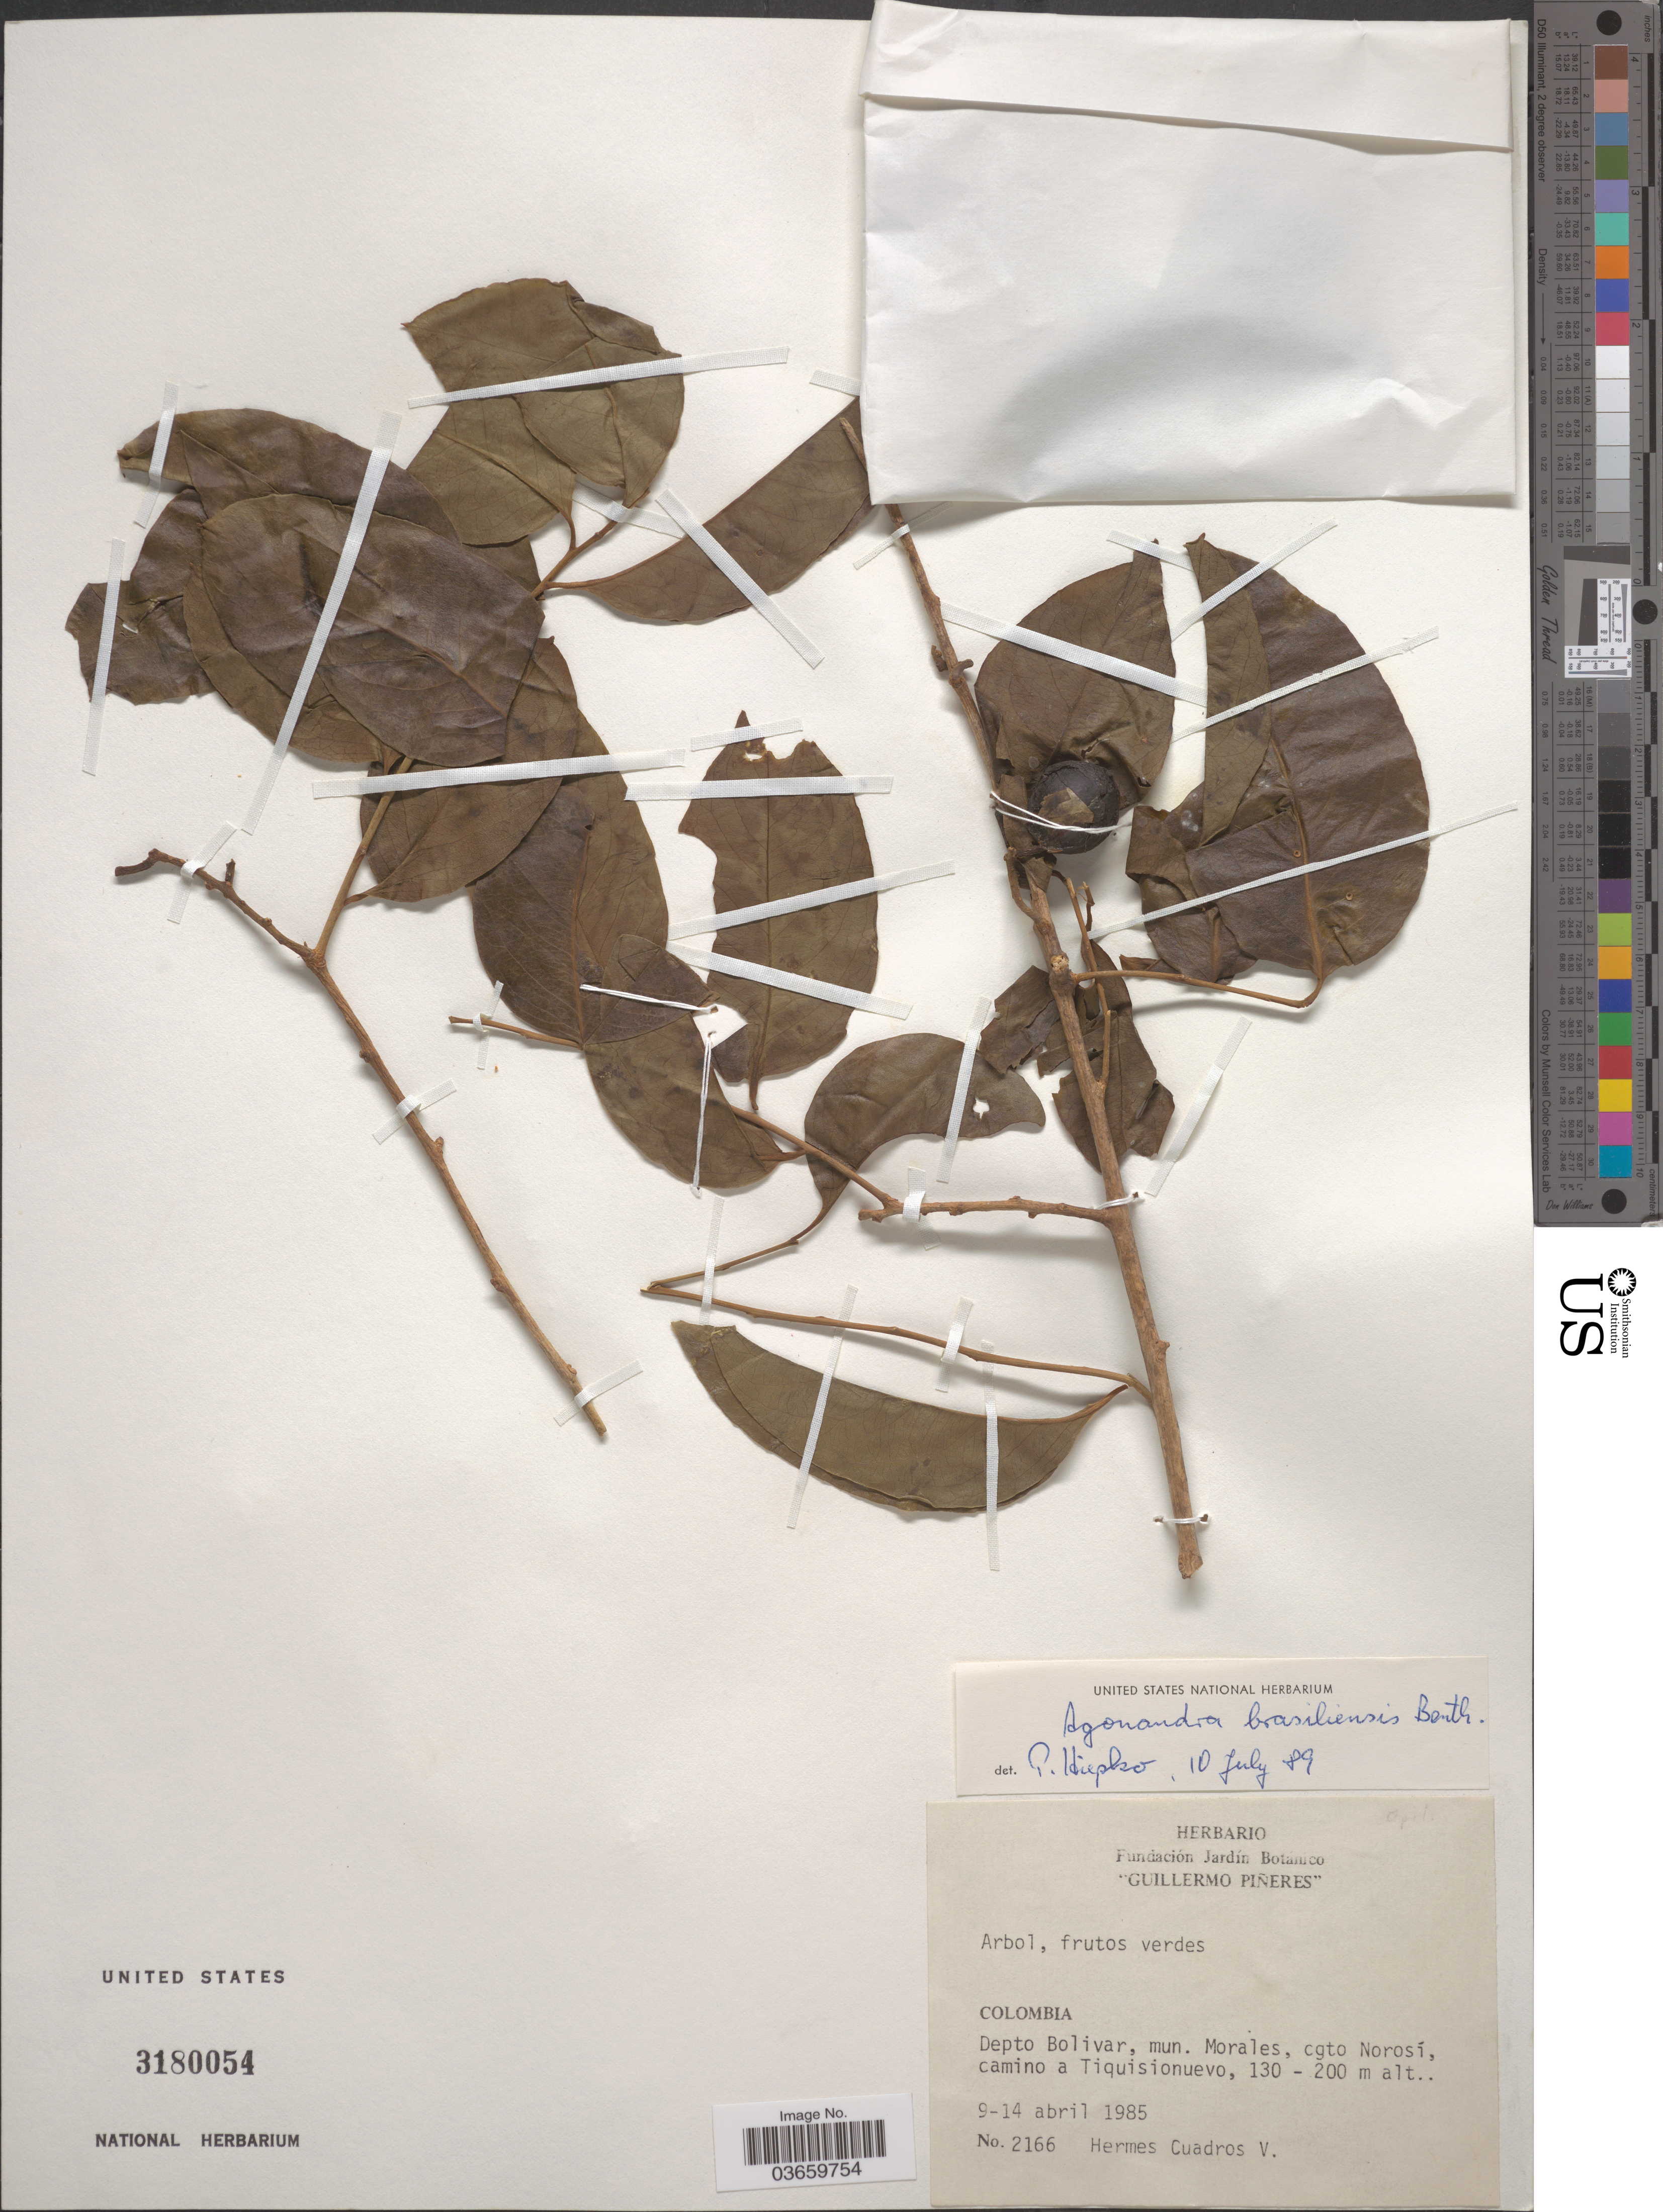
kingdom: Plantae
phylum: Tracheophyta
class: Magnoliopsida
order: Santalales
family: Opiliaceae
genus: Agonandra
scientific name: Agonandra brasiliensis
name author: Benth. & Hook. f.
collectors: H. Cuadros V.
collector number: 2166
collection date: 1985-04-09/1985-04-14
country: Colombia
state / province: Bolívar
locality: Depto Bolivar, mun. Morales, cgto Norosí, camino a Tiquisionuevo.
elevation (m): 130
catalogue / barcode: US 3180054